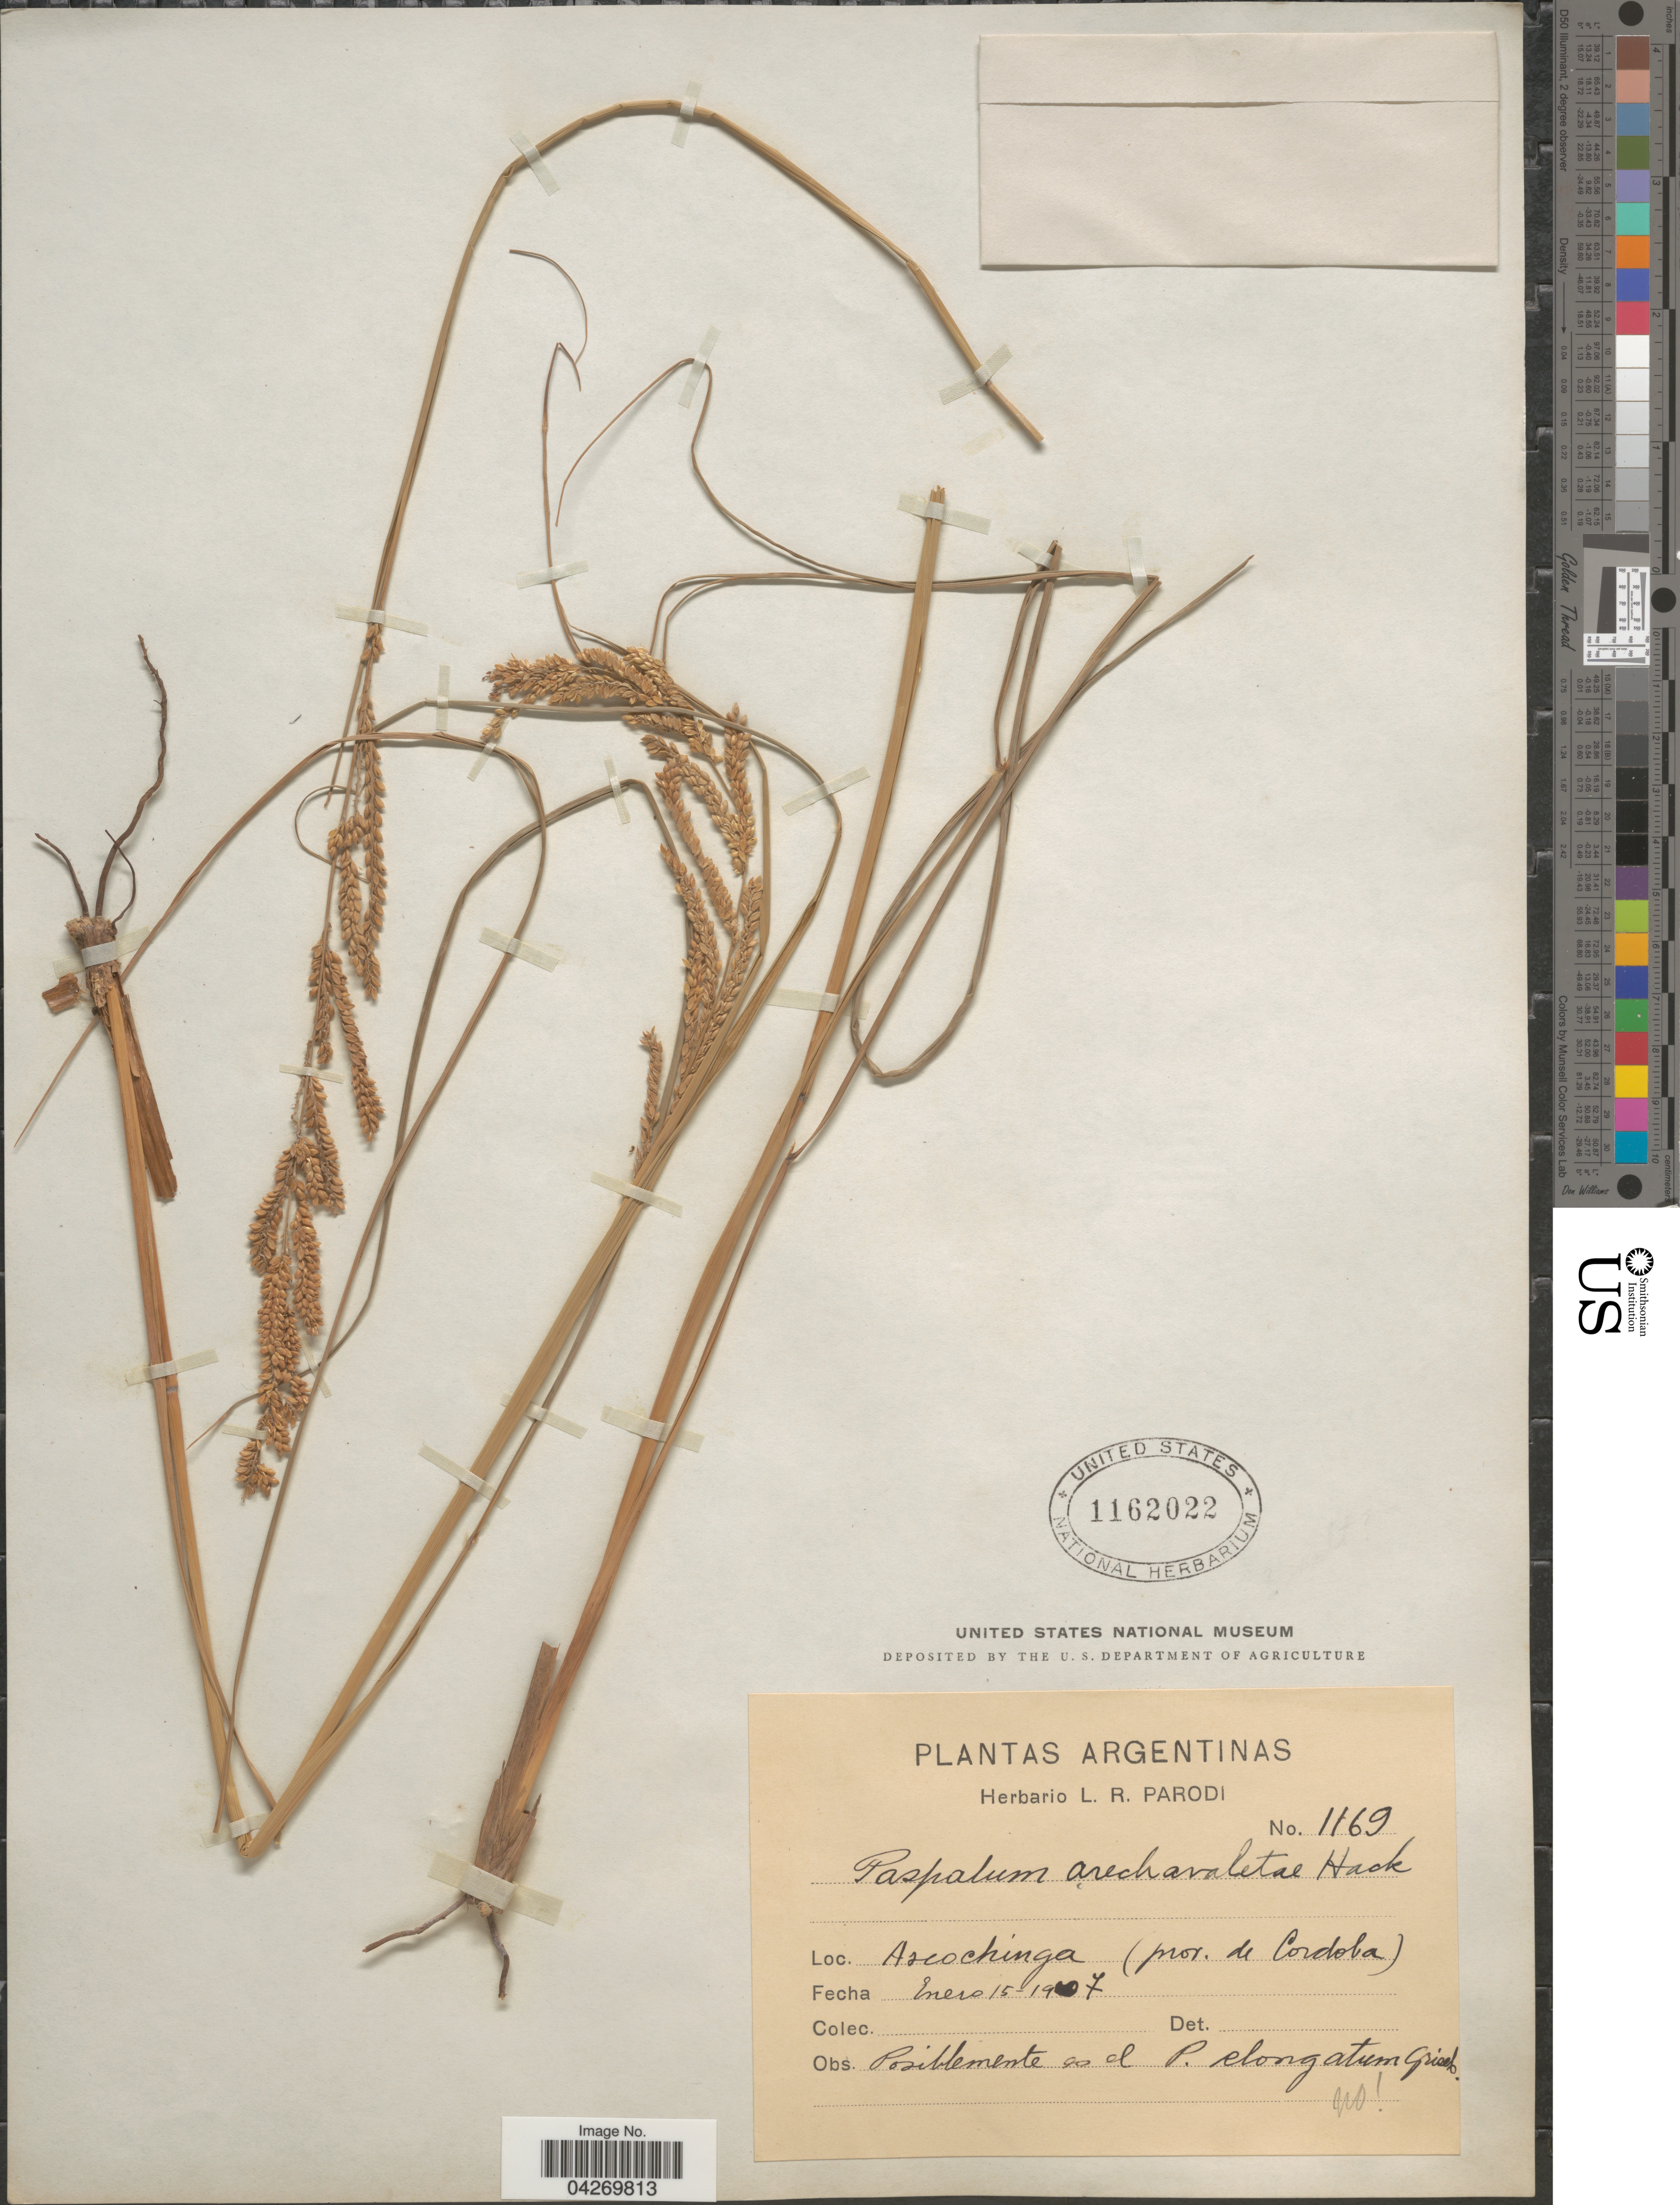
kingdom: Plantae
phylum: Tracheophyta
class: Liliopsida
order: Poales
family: Poaceae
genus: Paspalum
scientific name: Paspalum exaltatum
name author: J. Presl in C. Presl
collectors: ex herb. Parodi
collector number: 1169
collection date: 1907-01-15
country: Argentina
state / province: Cordoba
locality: Ascochinga (prov. de Cordoba).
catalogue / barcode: US 1162022